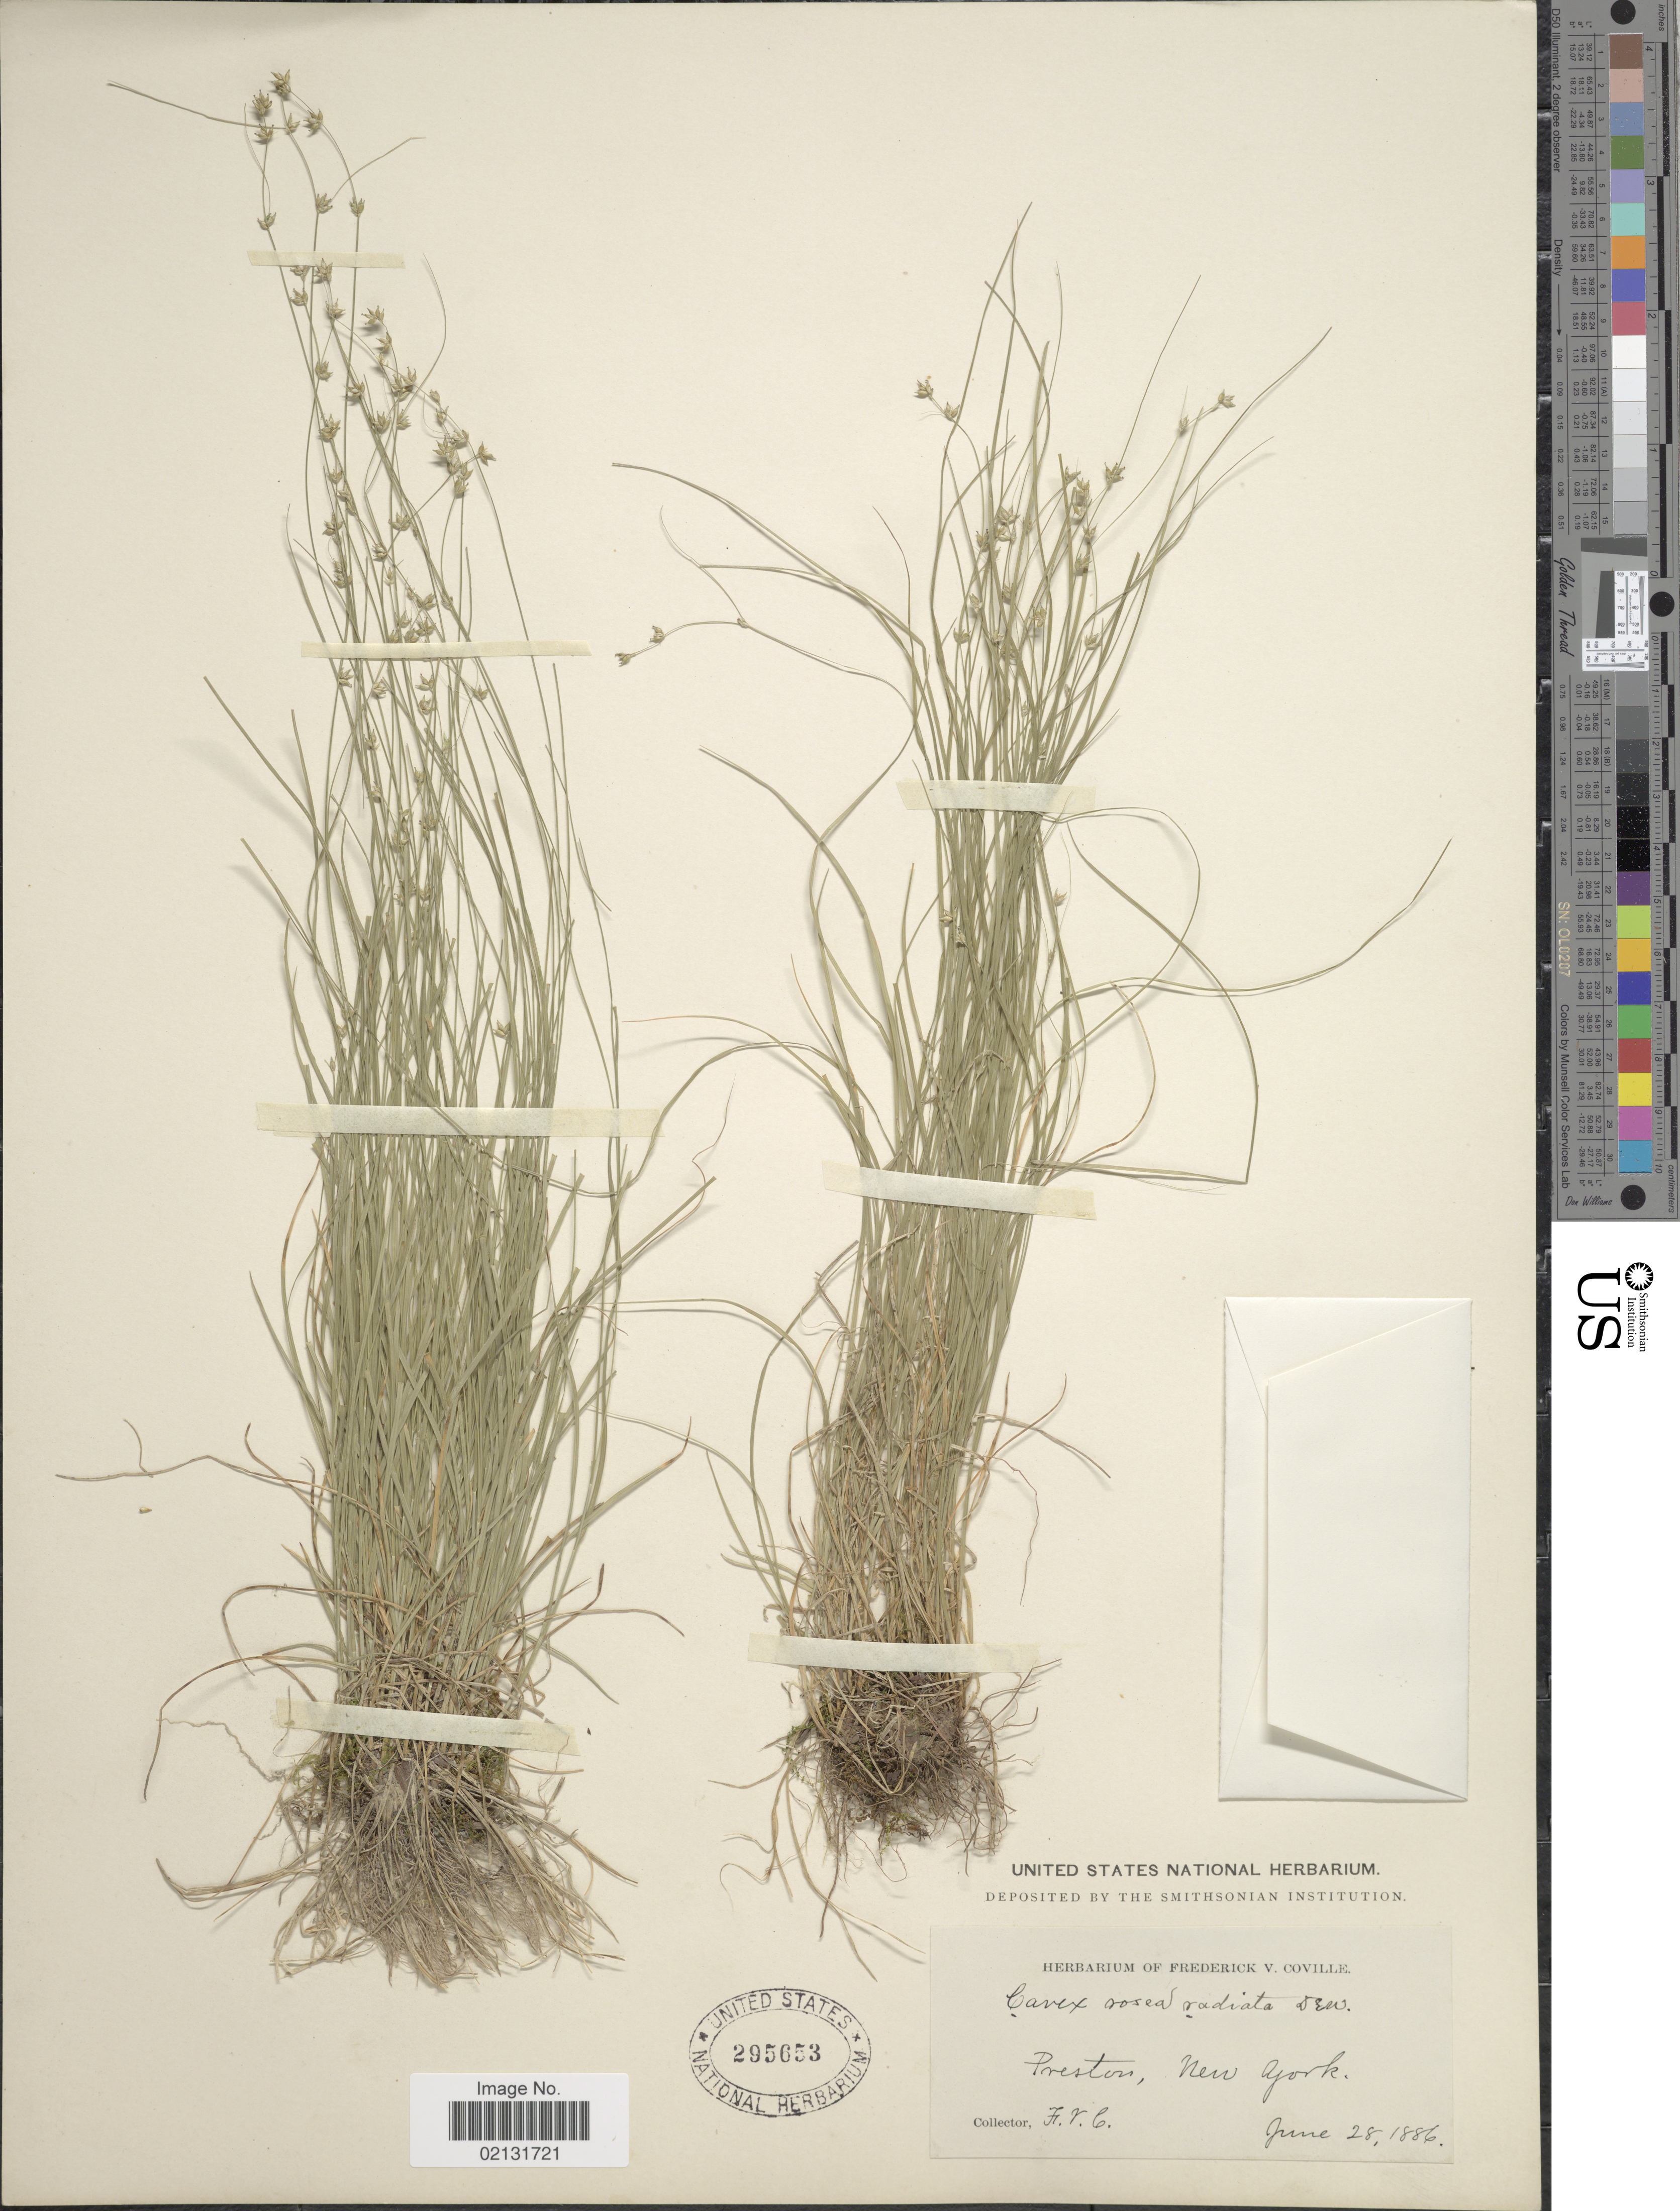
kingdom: Plantae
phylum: Tracheophyta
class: Liliopsida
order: Poales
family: Cyperaceae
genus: Carex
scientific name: Carex rosea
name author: Willd.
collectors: F. V. Coville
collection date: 1886-06-28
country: United States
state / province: New York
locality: Preston.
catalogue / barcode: US 295653